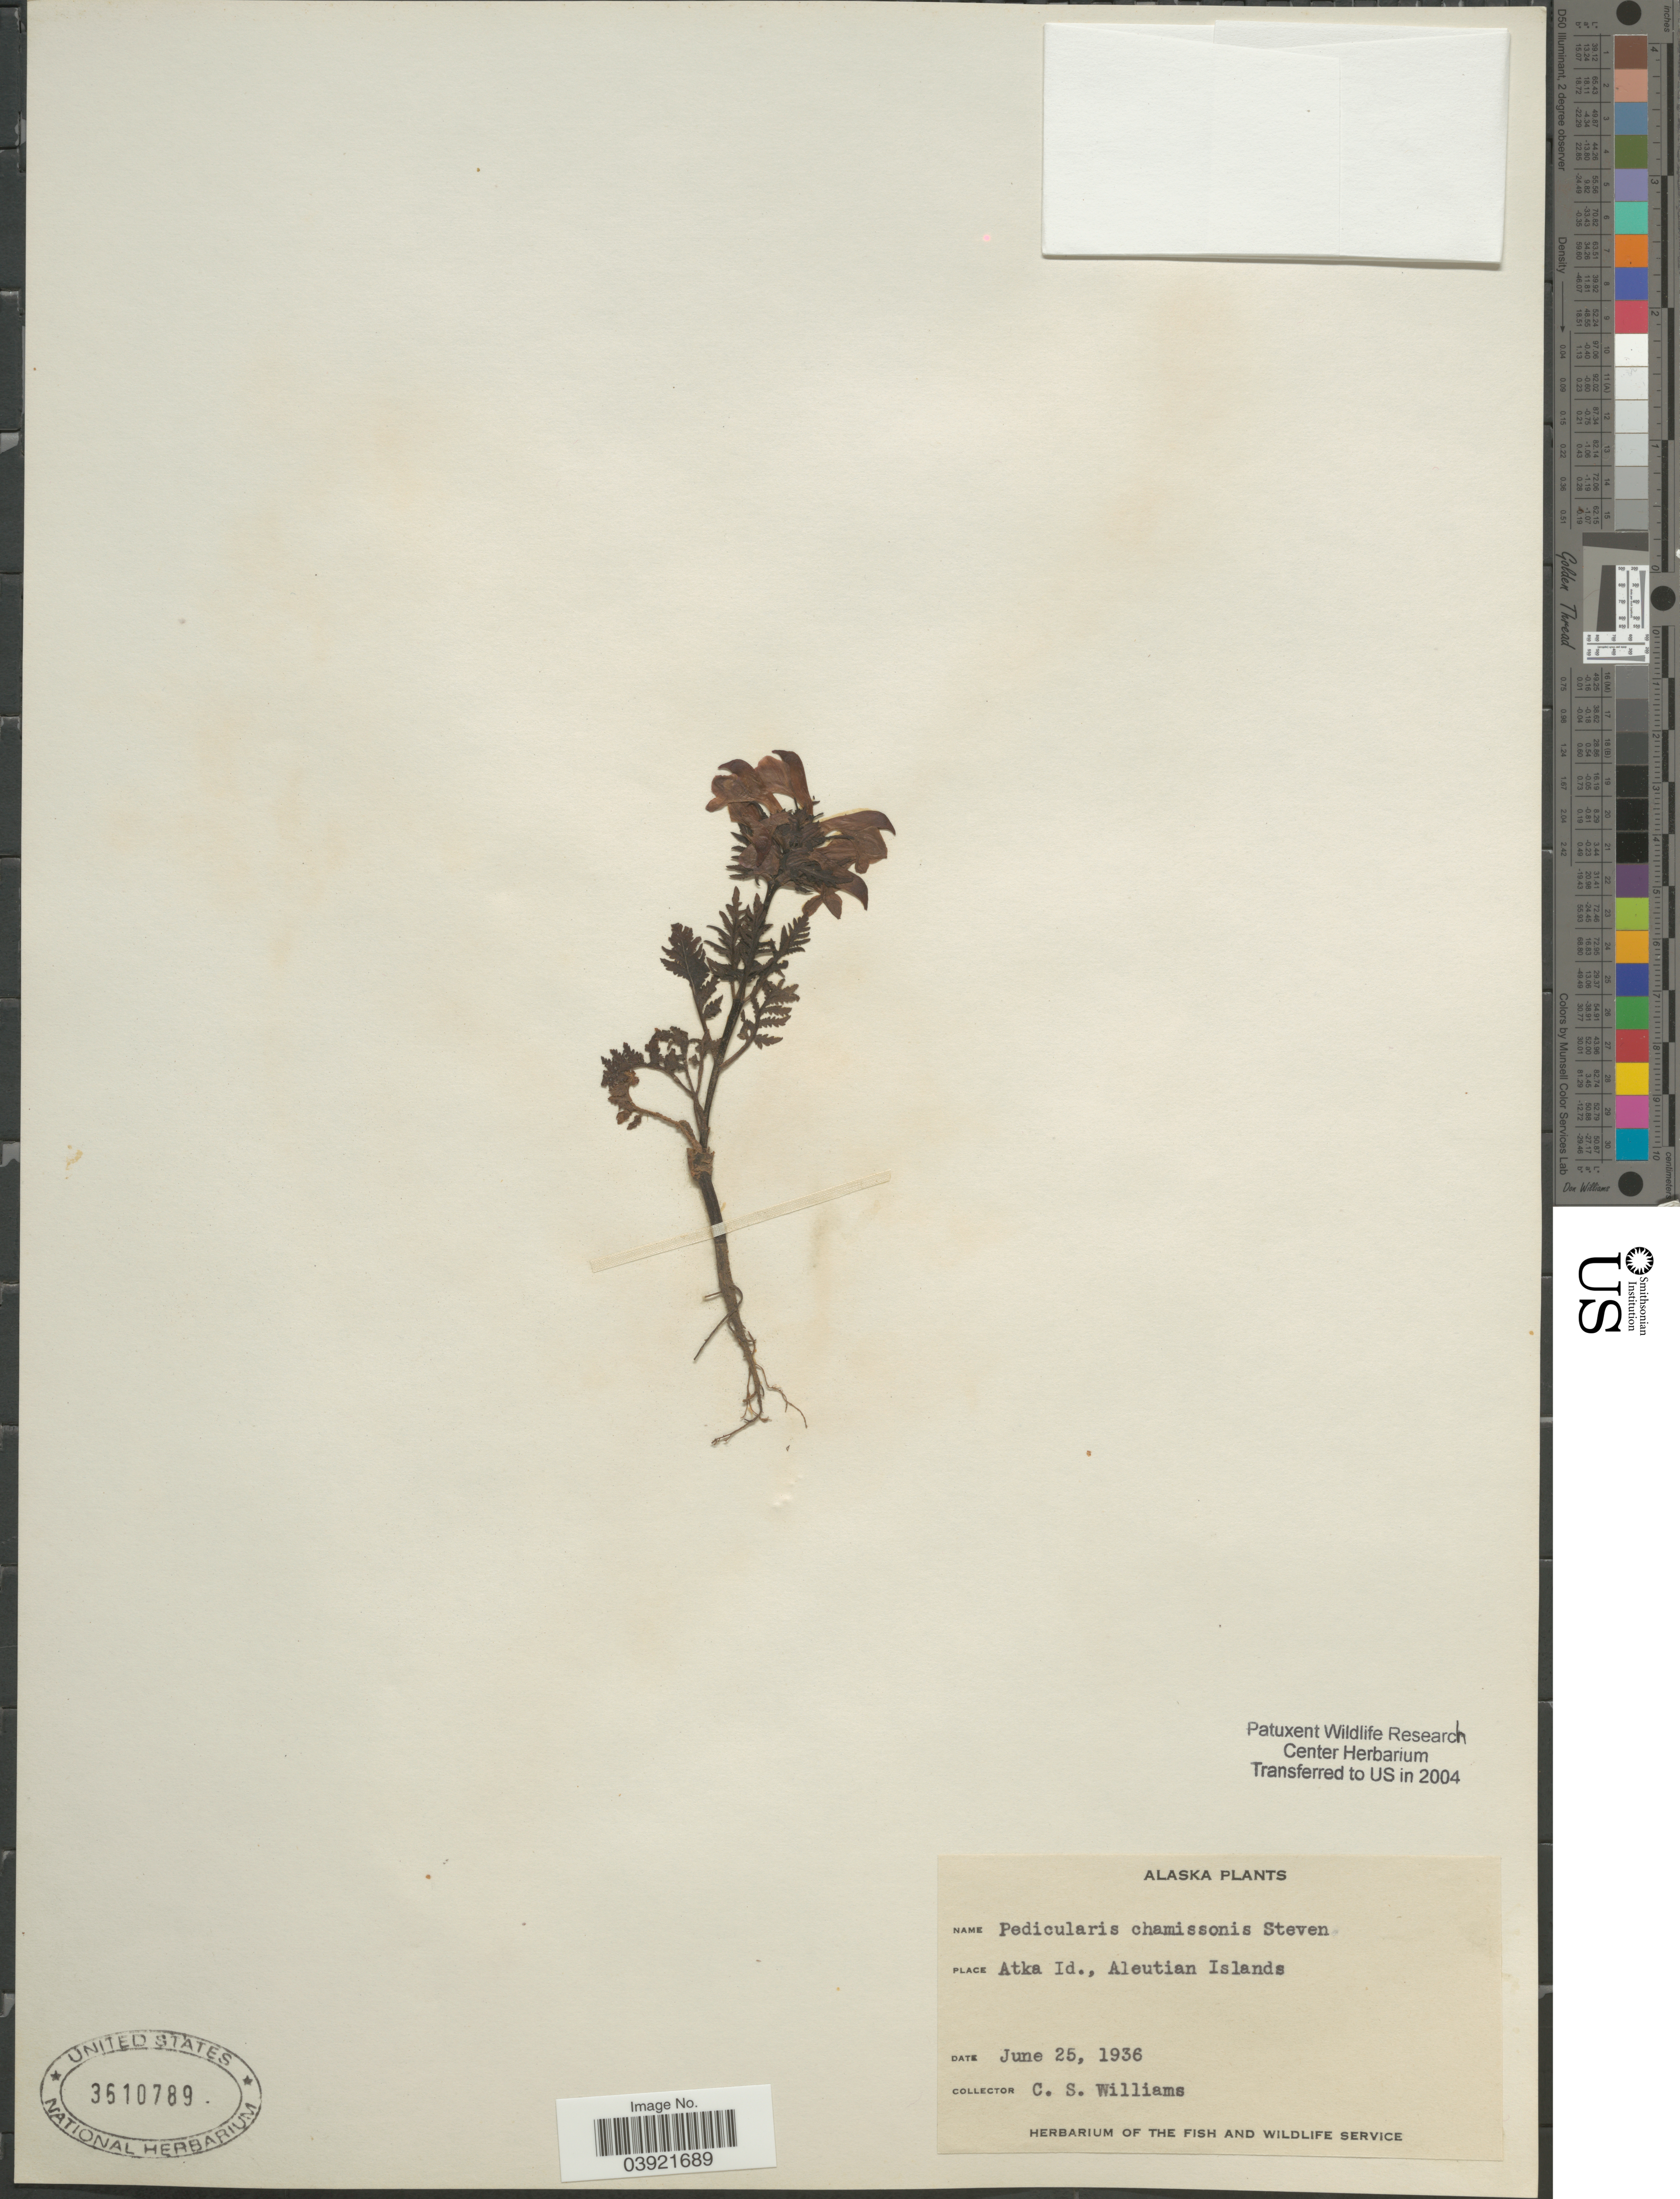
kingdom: Plantae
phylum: Tracheophyta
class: Magnoliopsida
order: Lamiales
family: Orobanchaceae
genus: Pedicularis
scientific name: Pedicularis chamissonis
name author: Steven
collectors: C. Williams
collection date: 1936-06-25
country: United States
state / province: Alaska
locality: Atka Id., Aleutian Islands.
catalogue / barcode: US 3610789